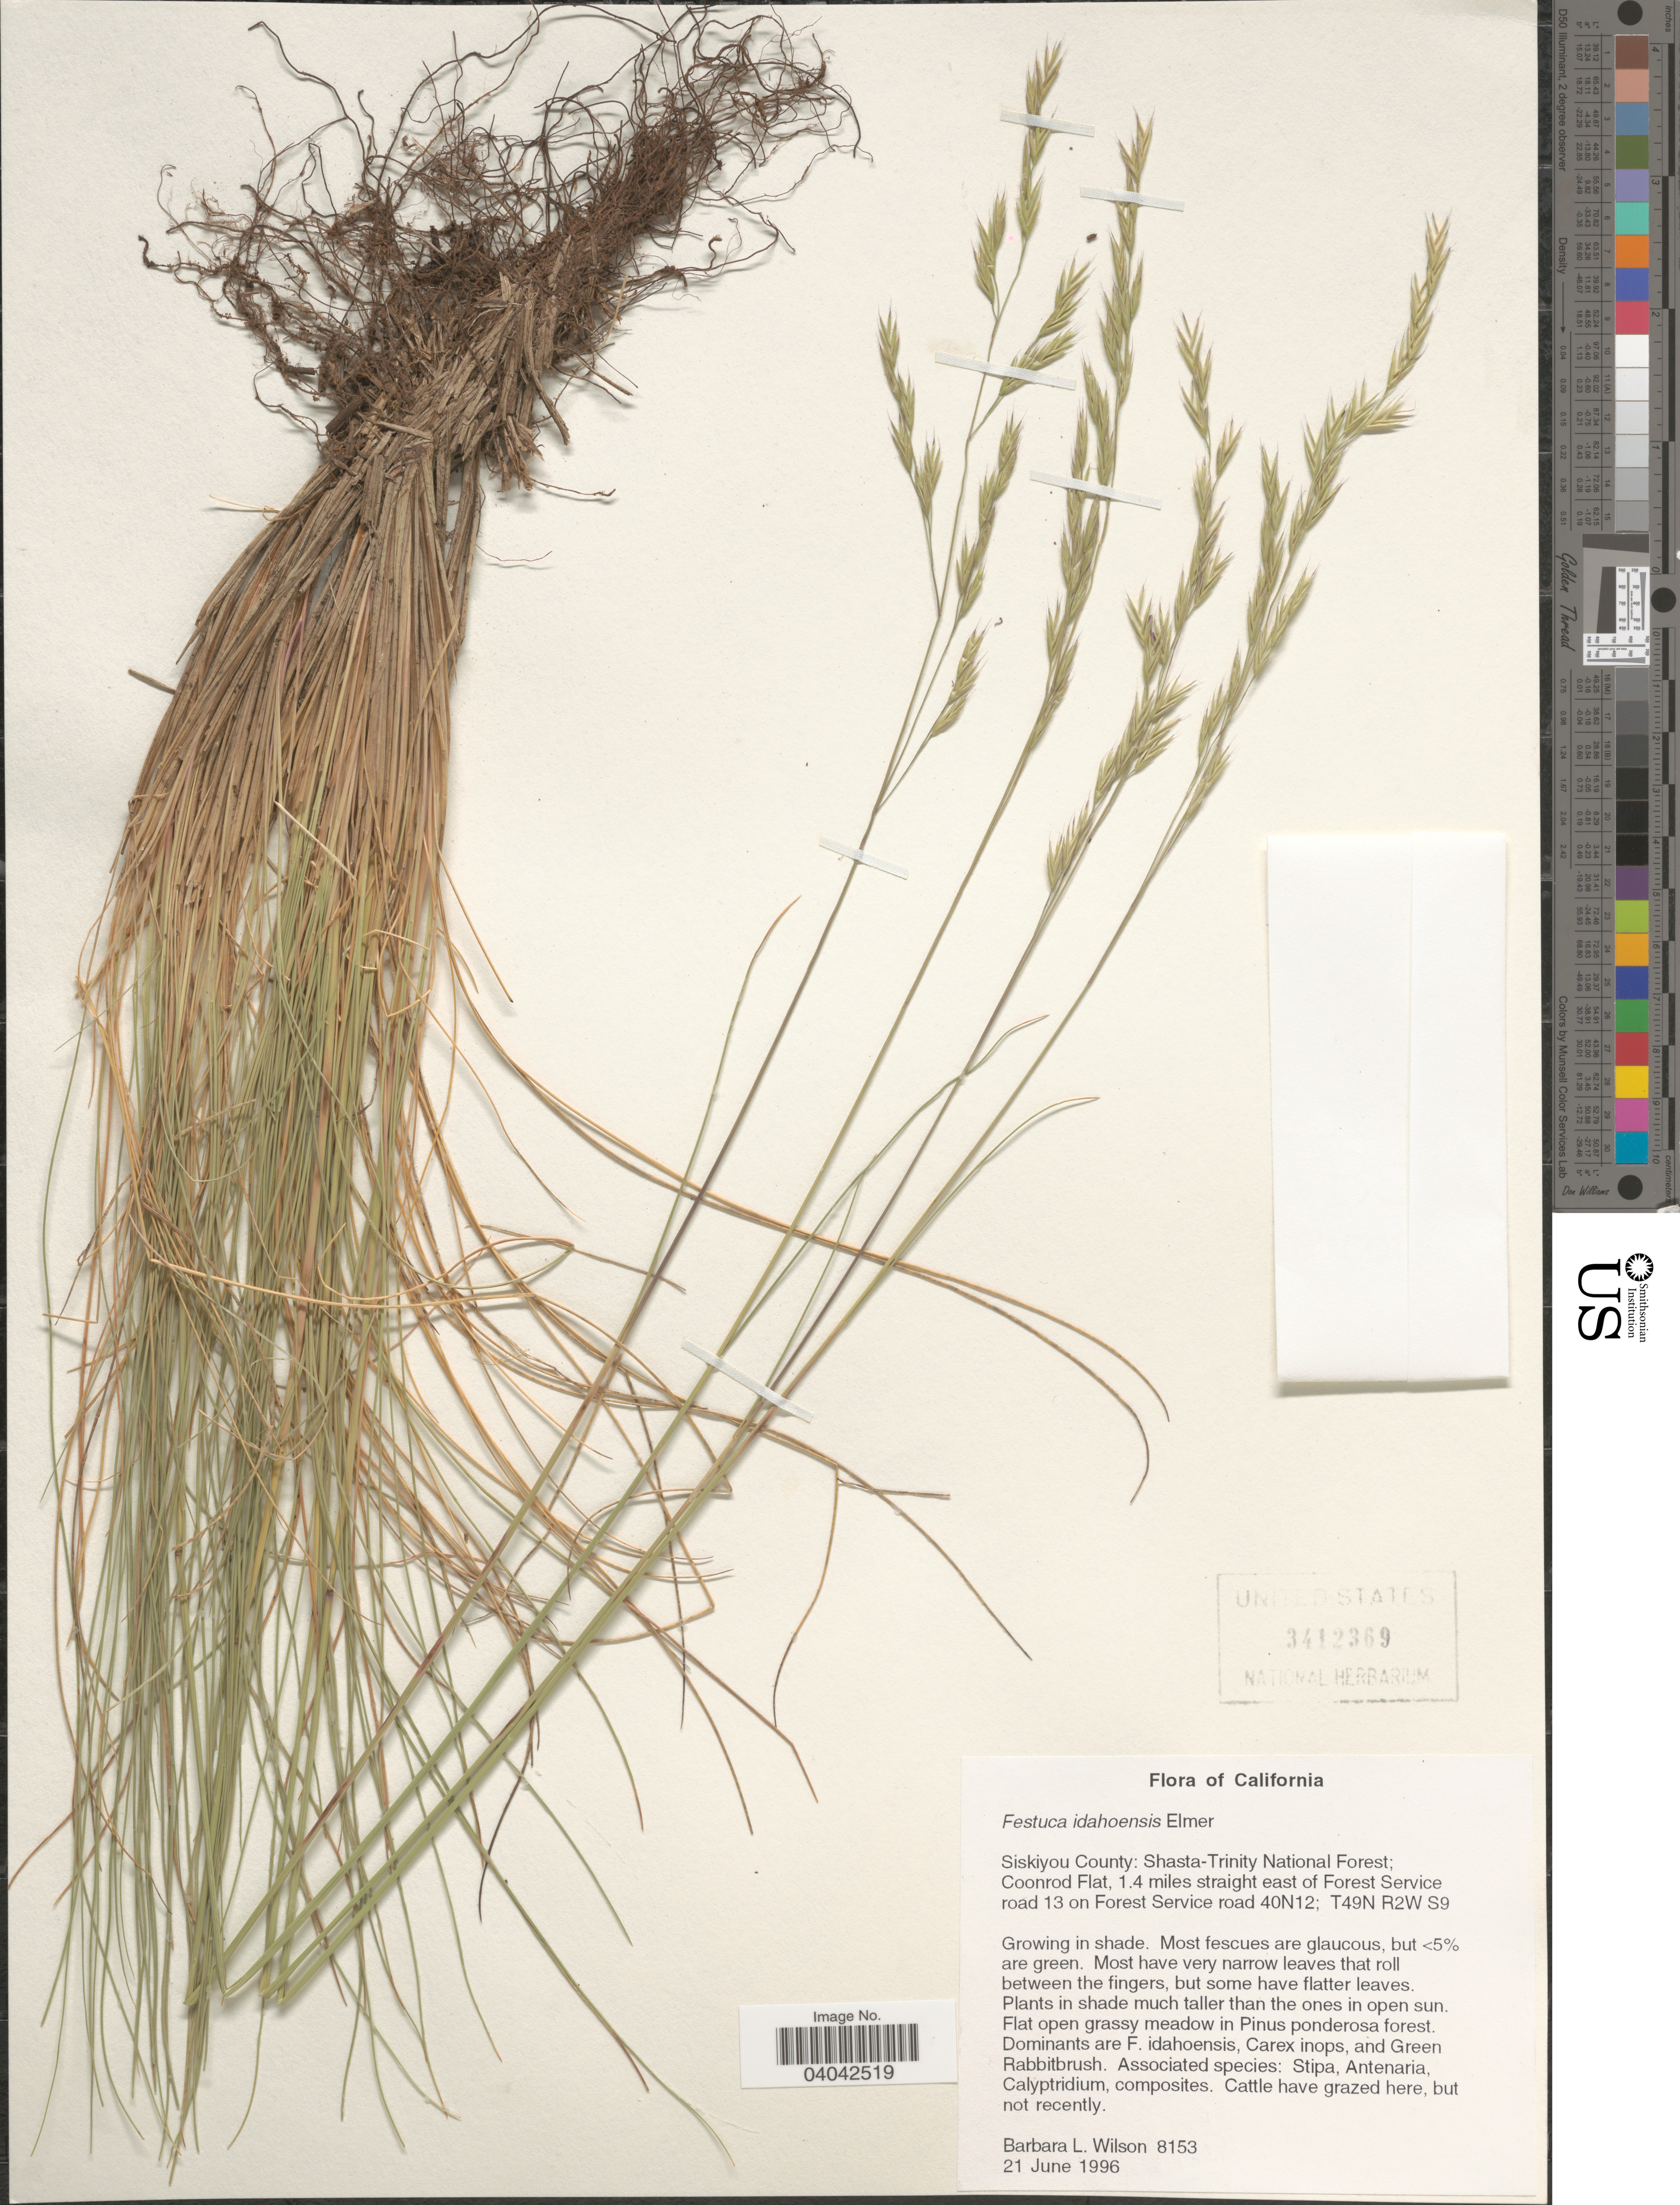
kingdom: Plantae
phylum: Tracheophyta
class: Liliopsida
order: Poales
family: Poaceae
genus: Festuca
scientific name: Festuca idahoensis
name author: Elmer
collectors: B. L. Wilson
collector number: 8153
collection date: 1996-06-21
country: United States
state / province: California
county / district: Siskiyou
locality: Siskiyou County: Shasta-Trinity National Forest; Coonrod Flat, 1.4 miles straight east of Forest Service road 13 on Forest Service road 40N12; T49N R2W S9.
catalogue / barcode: US 3412369